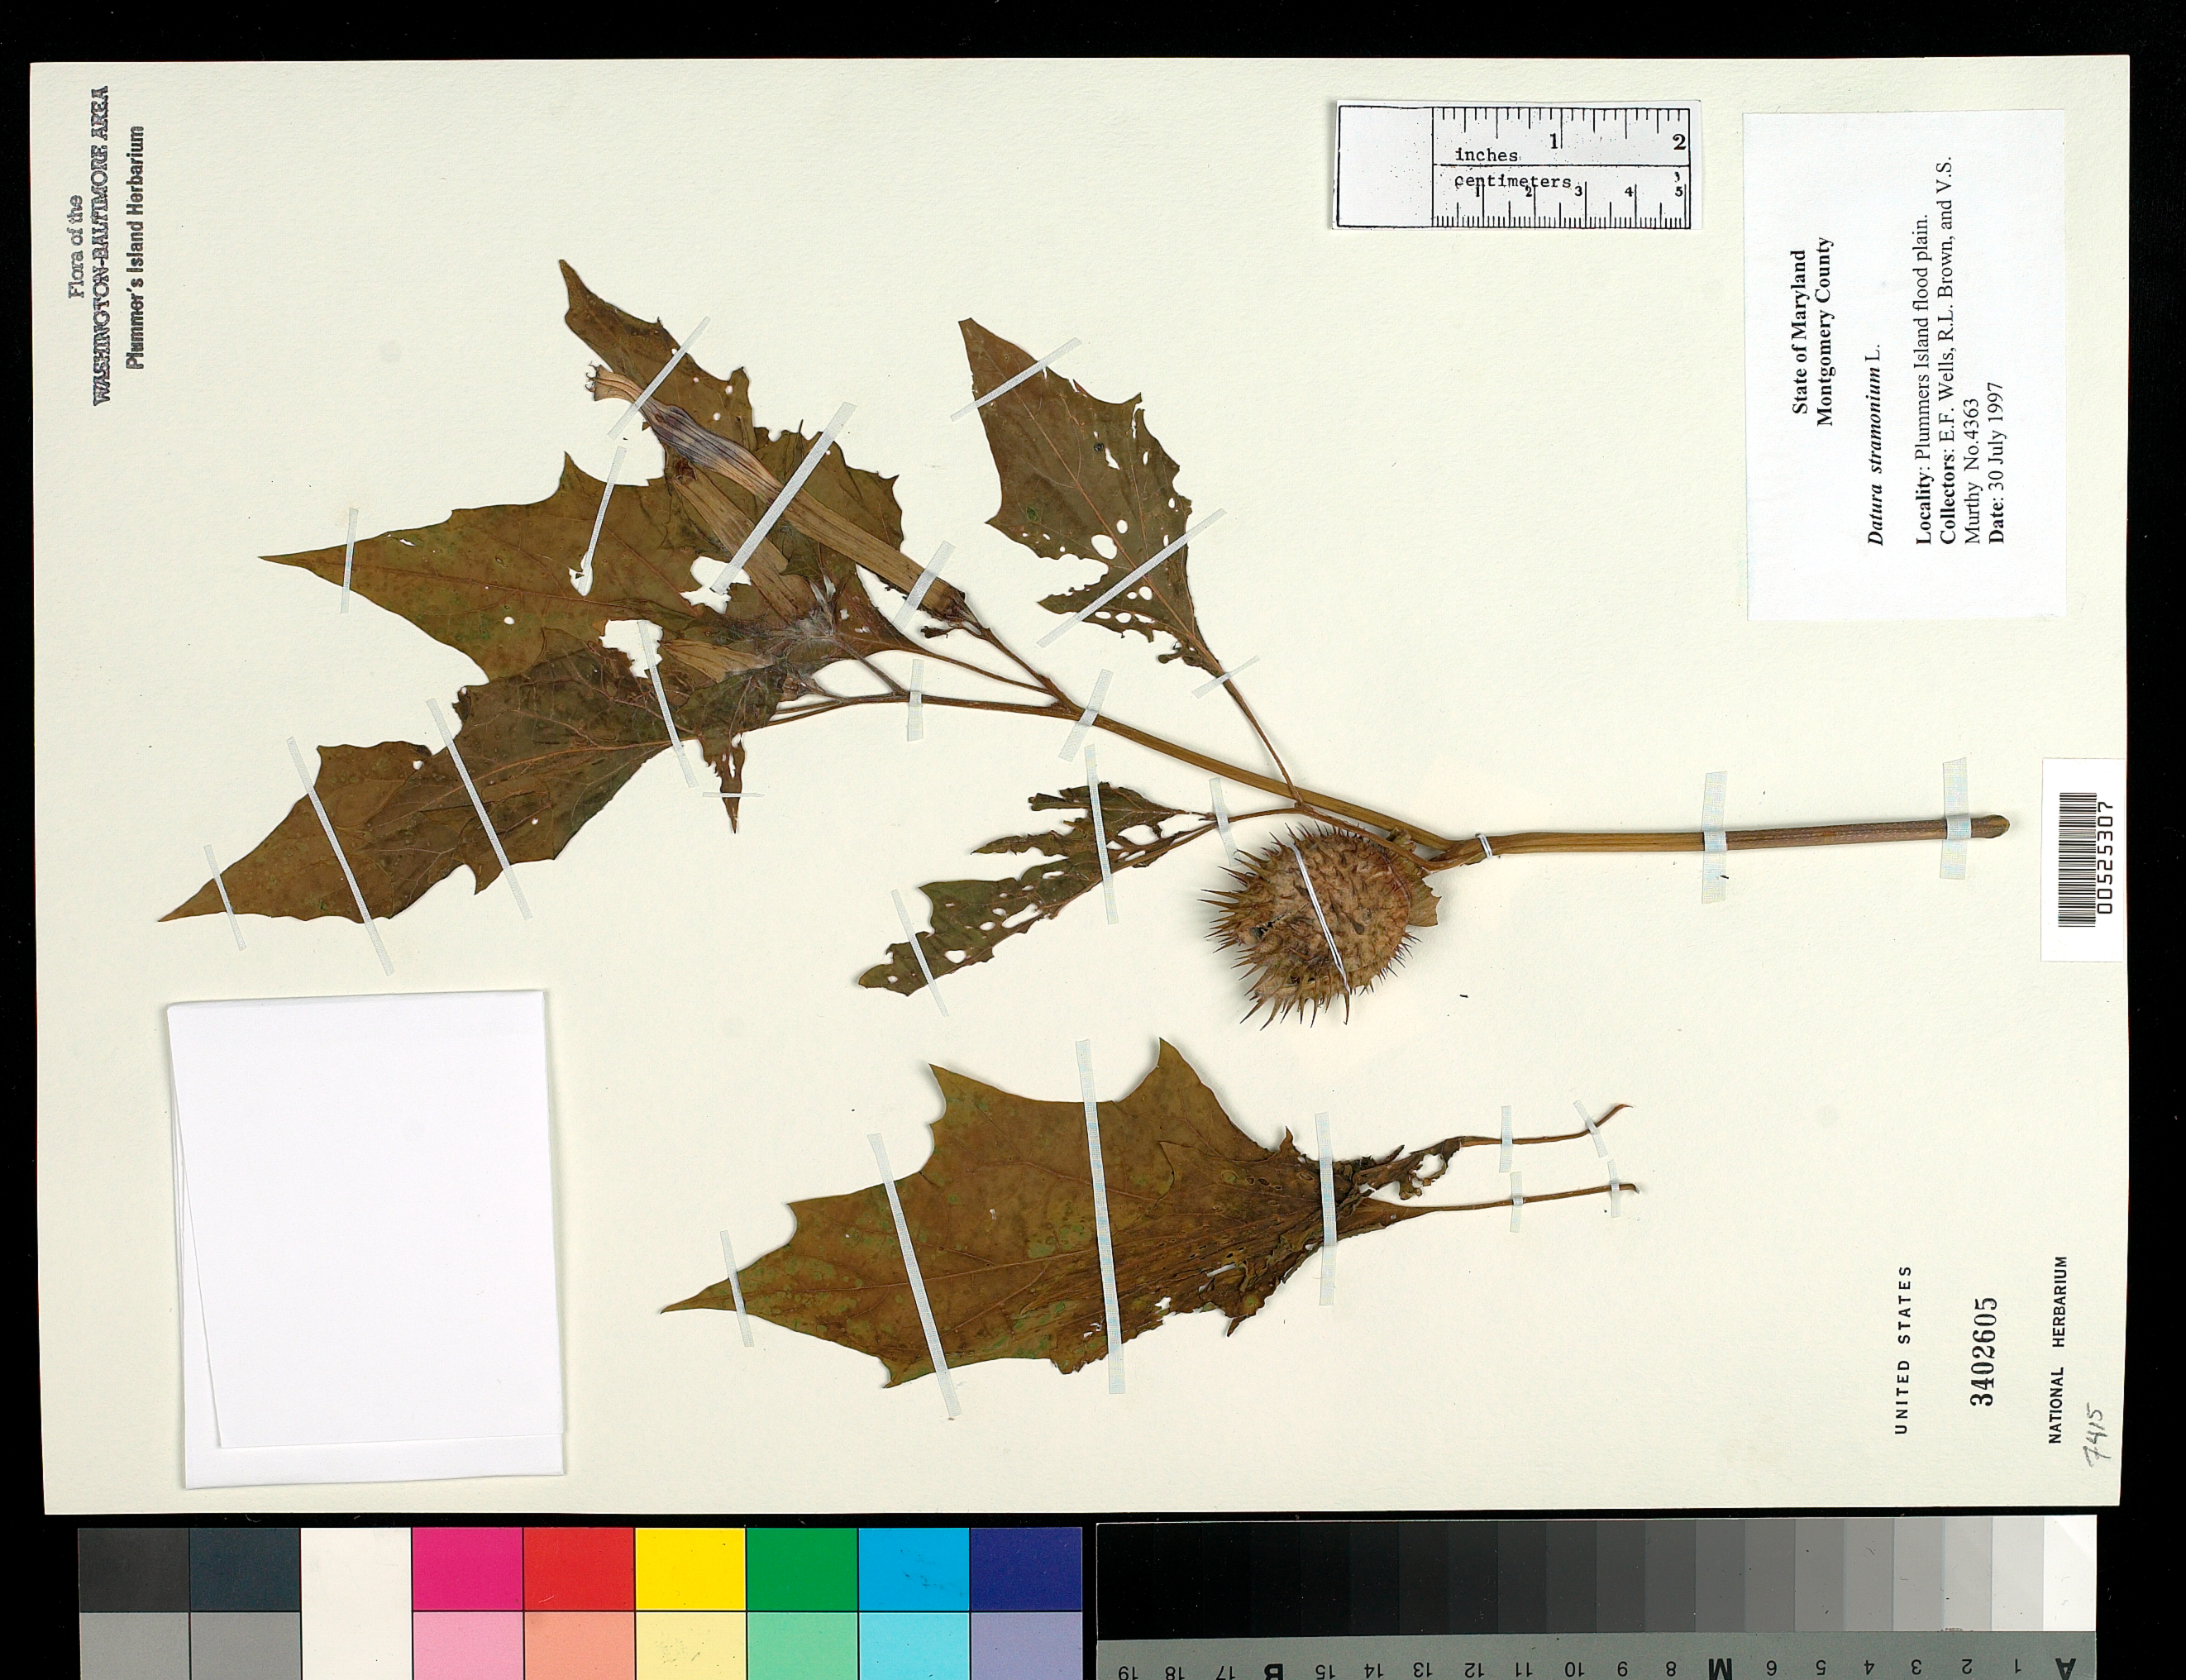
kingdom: Plantae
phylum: Tracheophyta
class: Magnoliopsida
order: Solanales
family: Solanaceae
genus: Datura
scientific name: Datura stramonium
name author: L.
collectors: E. F. Wells, R. L. Brown & V. S. Murthy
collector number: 4363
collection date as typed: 30 Jul 1997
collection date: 1997-07-30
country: United States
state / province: Maryland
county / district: Montgomery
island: Plummers Island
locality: Flood plain of Plummers Island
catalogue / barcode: US 3402605